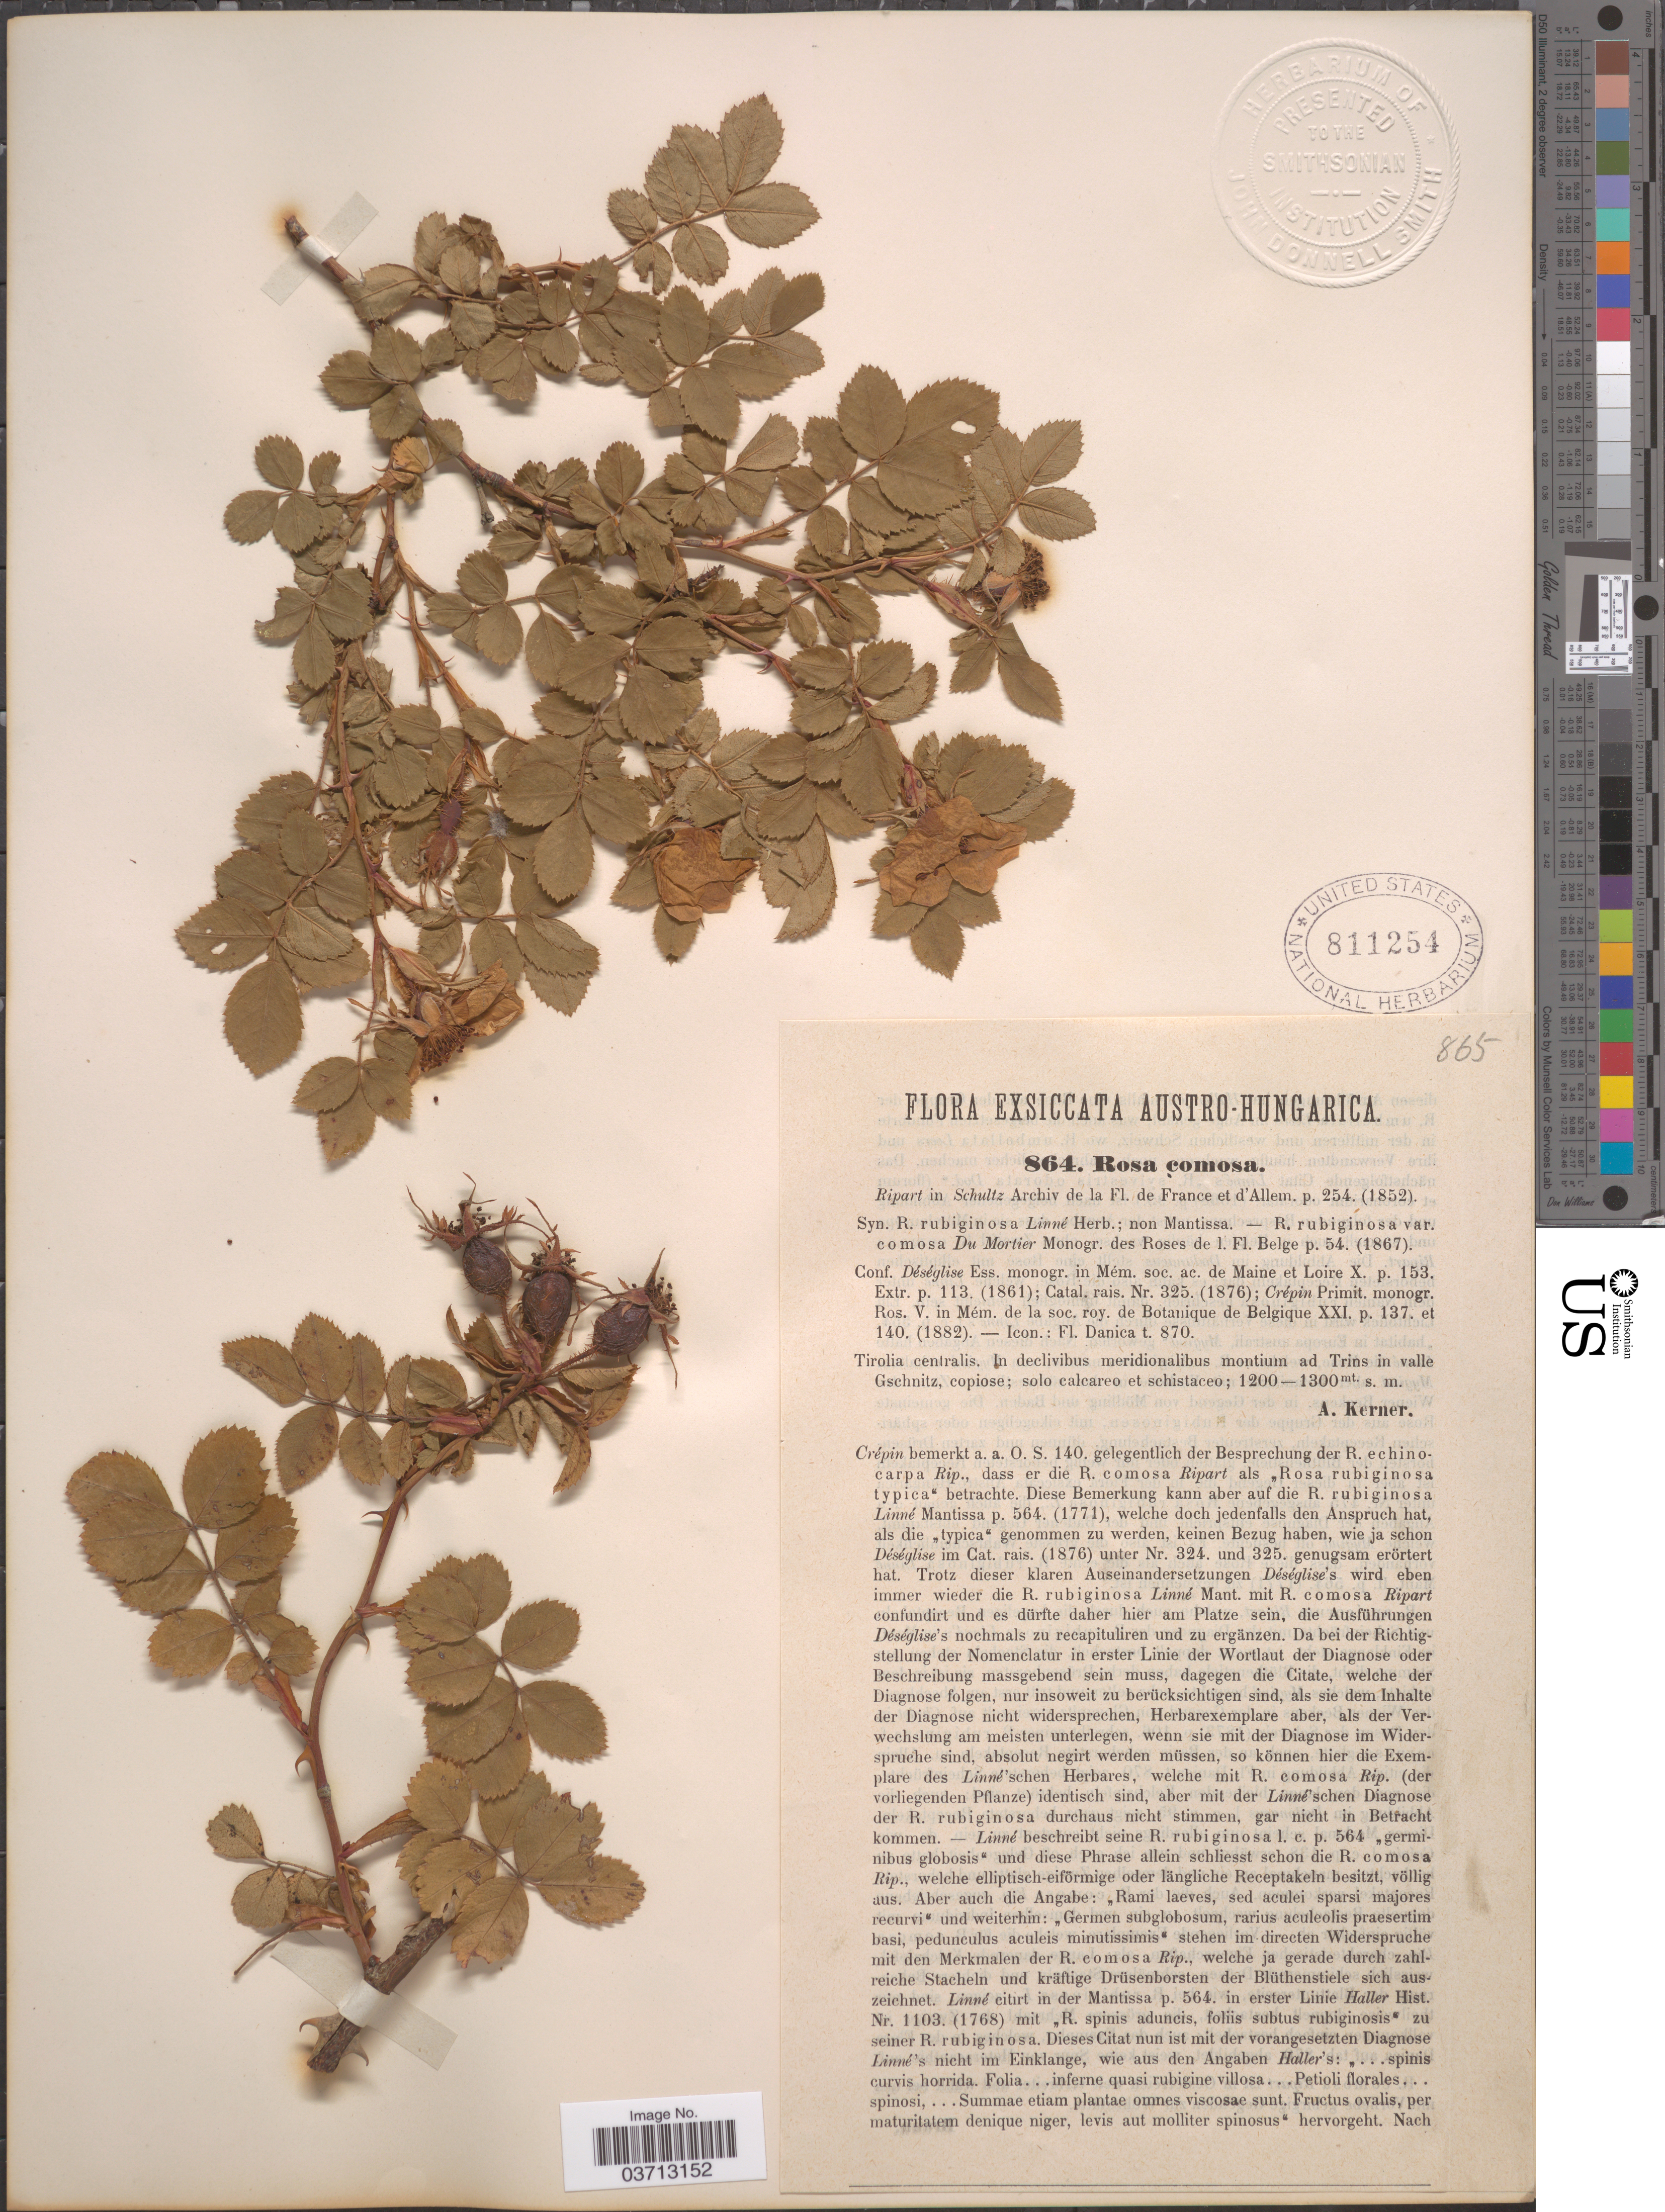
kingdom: Plantae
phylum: Tracheophyta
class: Magnoliopsida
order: Rosales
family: Rosaceae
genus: Rosa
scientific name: Rosa comosa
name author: Ripart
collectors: A. Kerner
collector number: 864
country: Austria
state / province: Tirol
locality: Austro-Hungarica. Tirolia centralis. In declivibus meridionalibus montium ad Trins in valle Gschnitz.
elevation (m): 1200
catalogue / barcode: US 811254